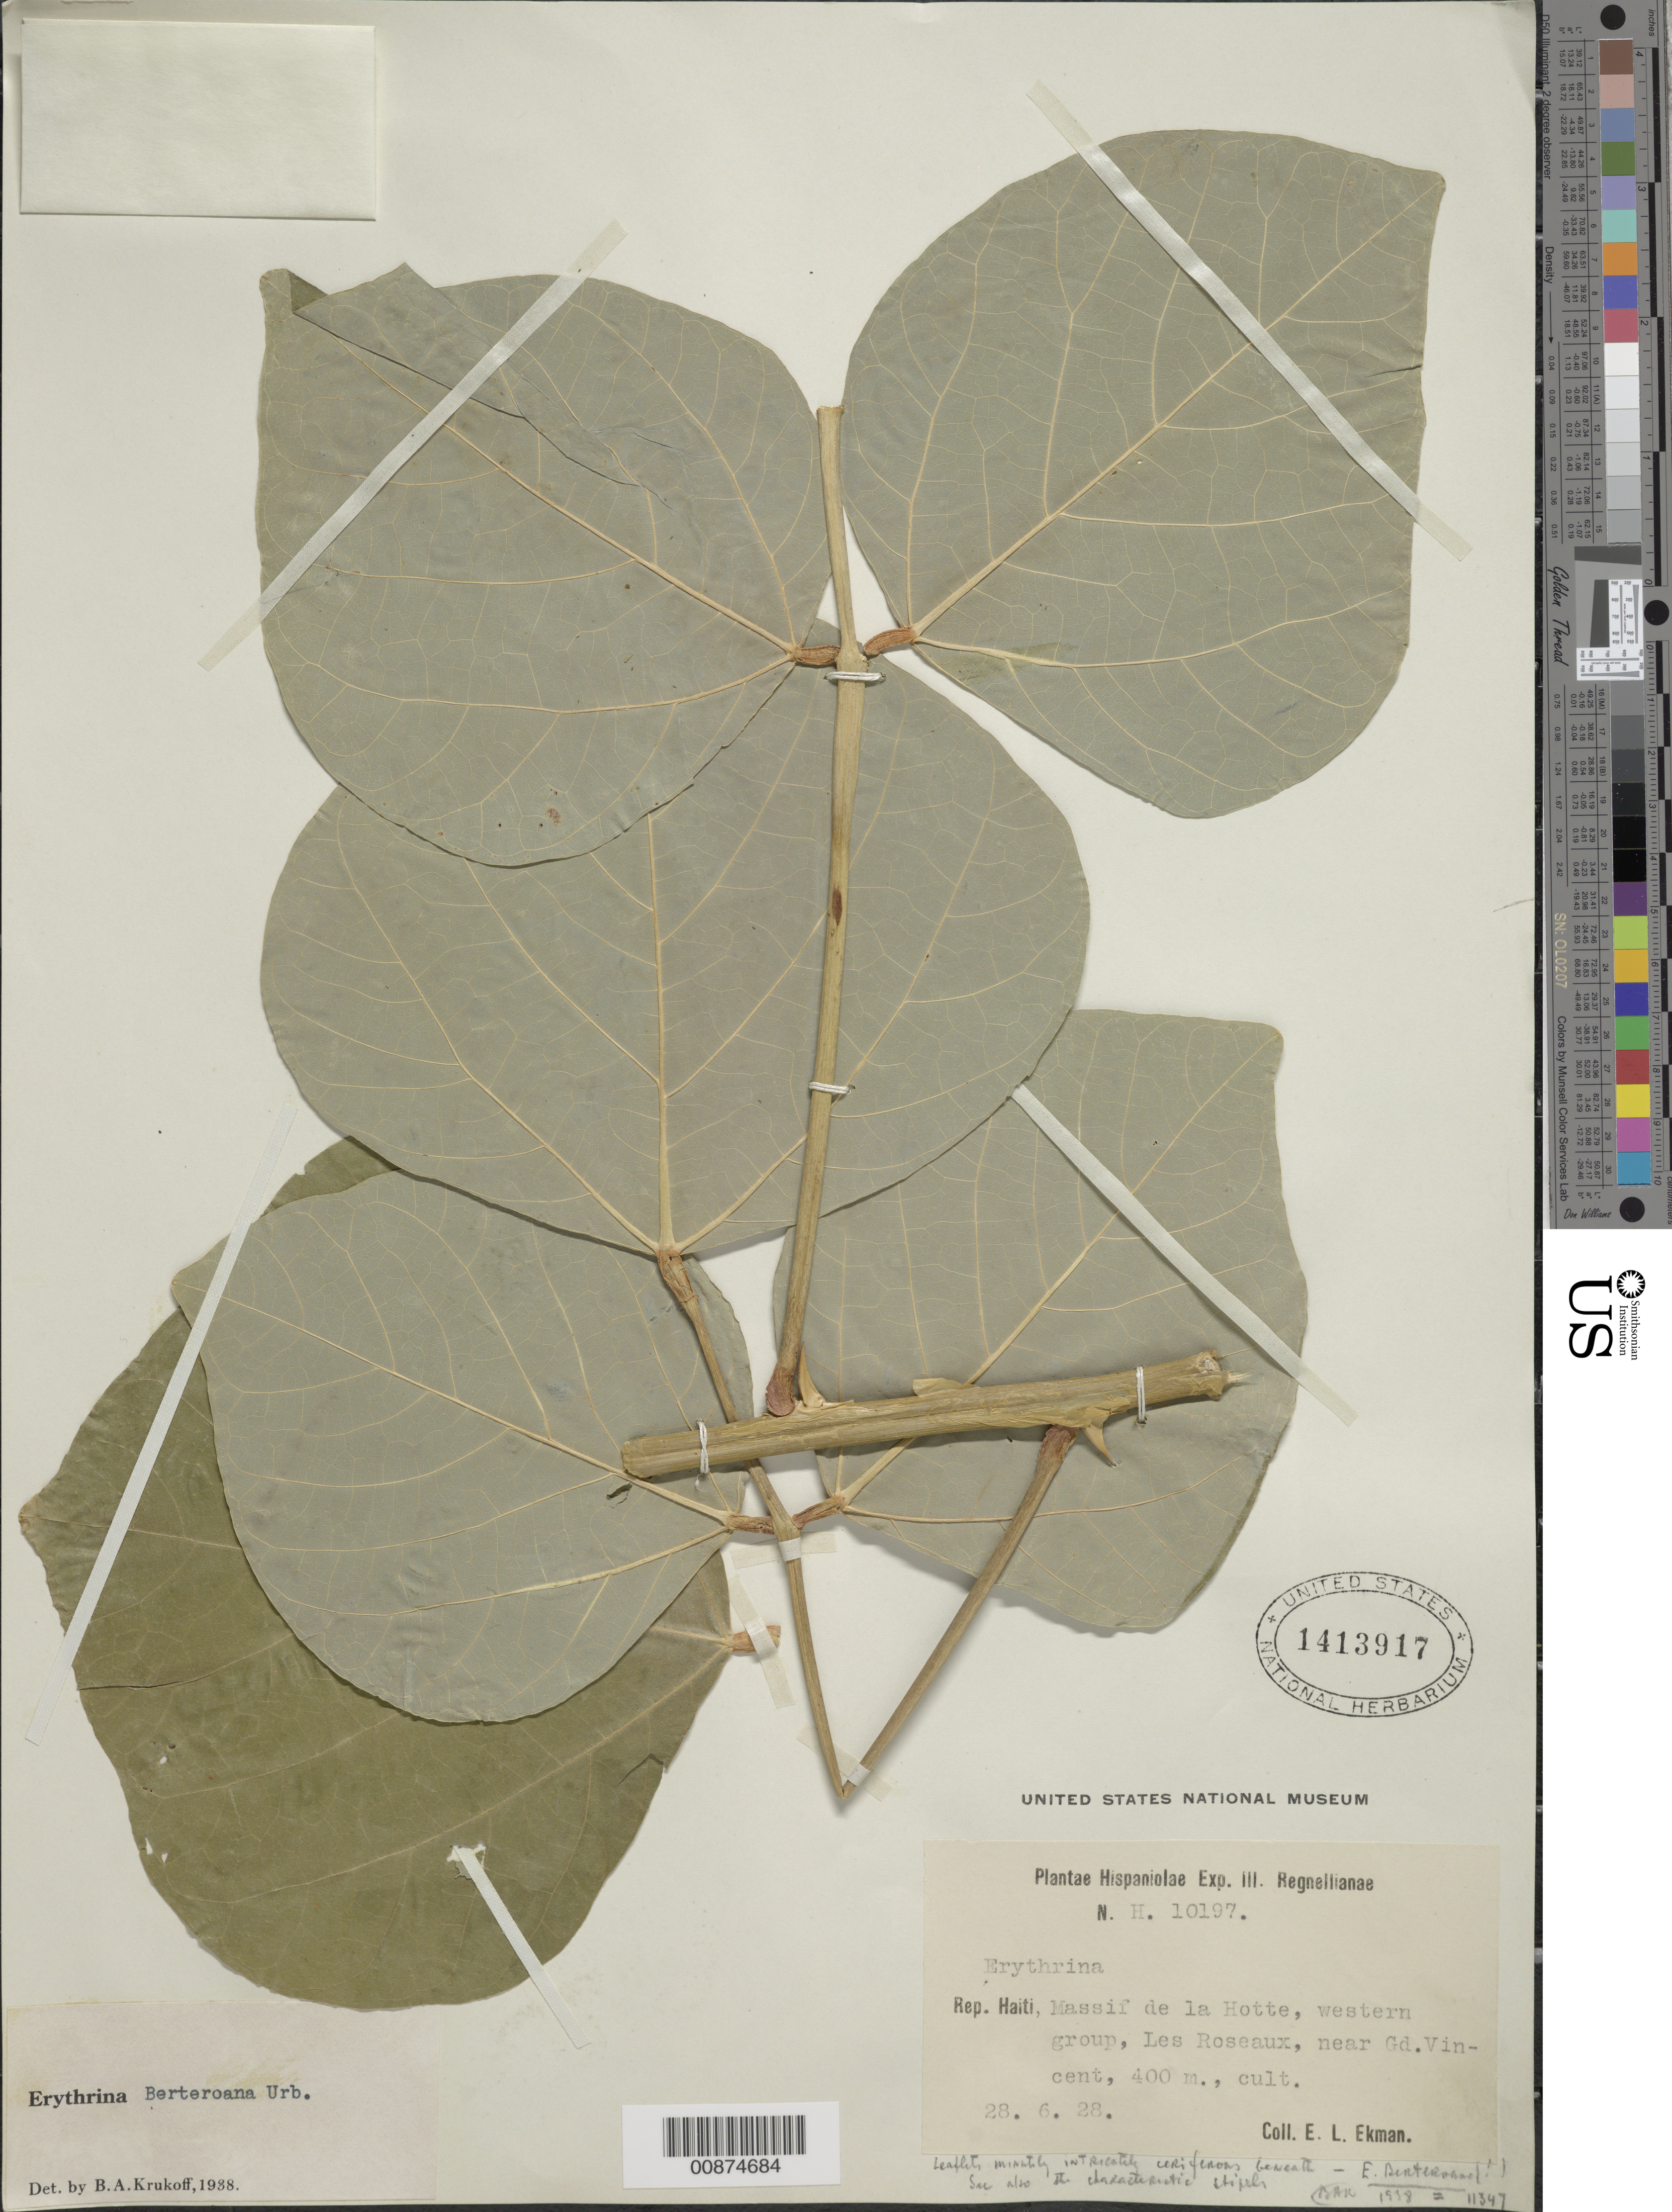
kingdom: Plantae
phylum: Tracheophyta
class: Magnoliopsida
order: Fabales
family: Fabaceae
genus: Erythrina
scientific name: Erythrina berteroana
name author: Urb.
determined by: Krukoff, B. A.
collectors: E. L. Ekman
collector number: H 10197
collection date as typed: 28 Jun 1928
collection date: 1928-06-28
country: Haiti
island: Hispaniola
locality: Massif de la Hotte, western group, Les Roseaux, near Gd. Vincent.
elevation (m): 400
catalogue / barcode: US 1413917